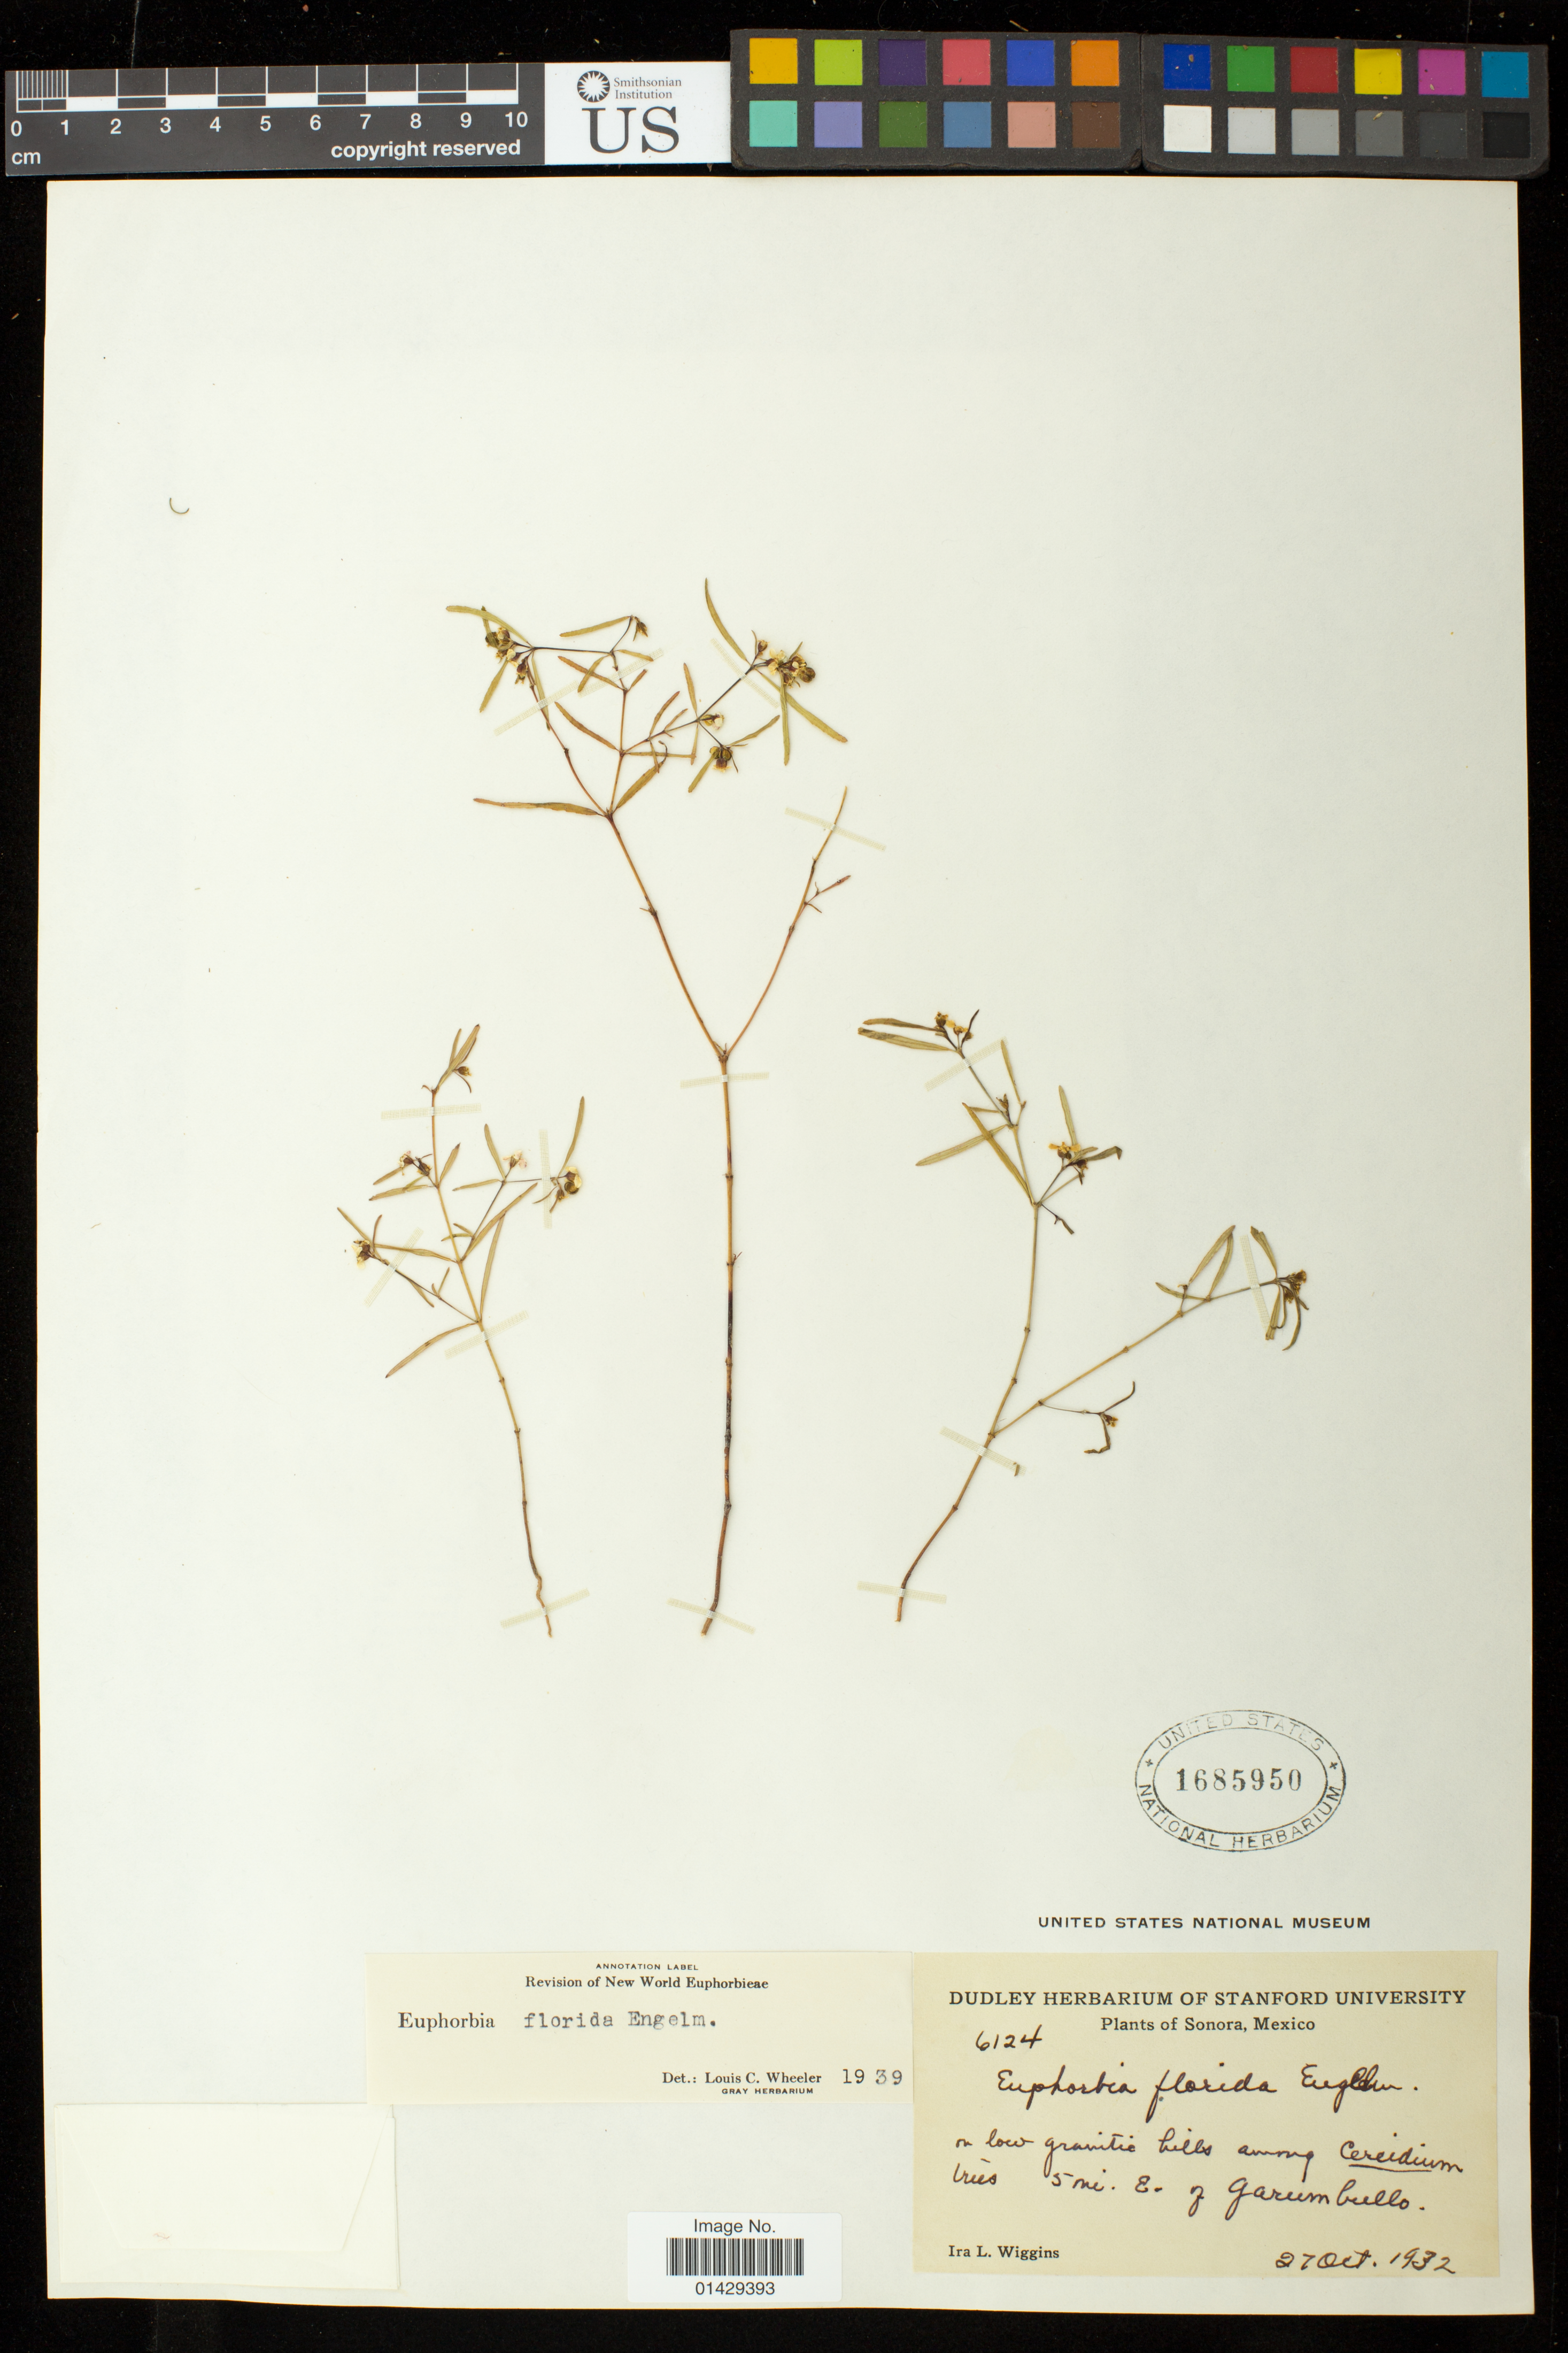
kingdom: Plantae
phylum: Tracheophyta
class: Magnoliopsida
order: Malpighiales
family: Euphorbiaceae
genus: Euphorbia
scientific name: Euphorbia florida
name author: Engelm. in Emory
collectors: I. L. Wiggins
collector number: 6124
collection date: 1932-10-27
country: Mexico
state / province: Sonora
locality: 5 mi. E. of Garumbullo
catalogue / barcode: US 1685950